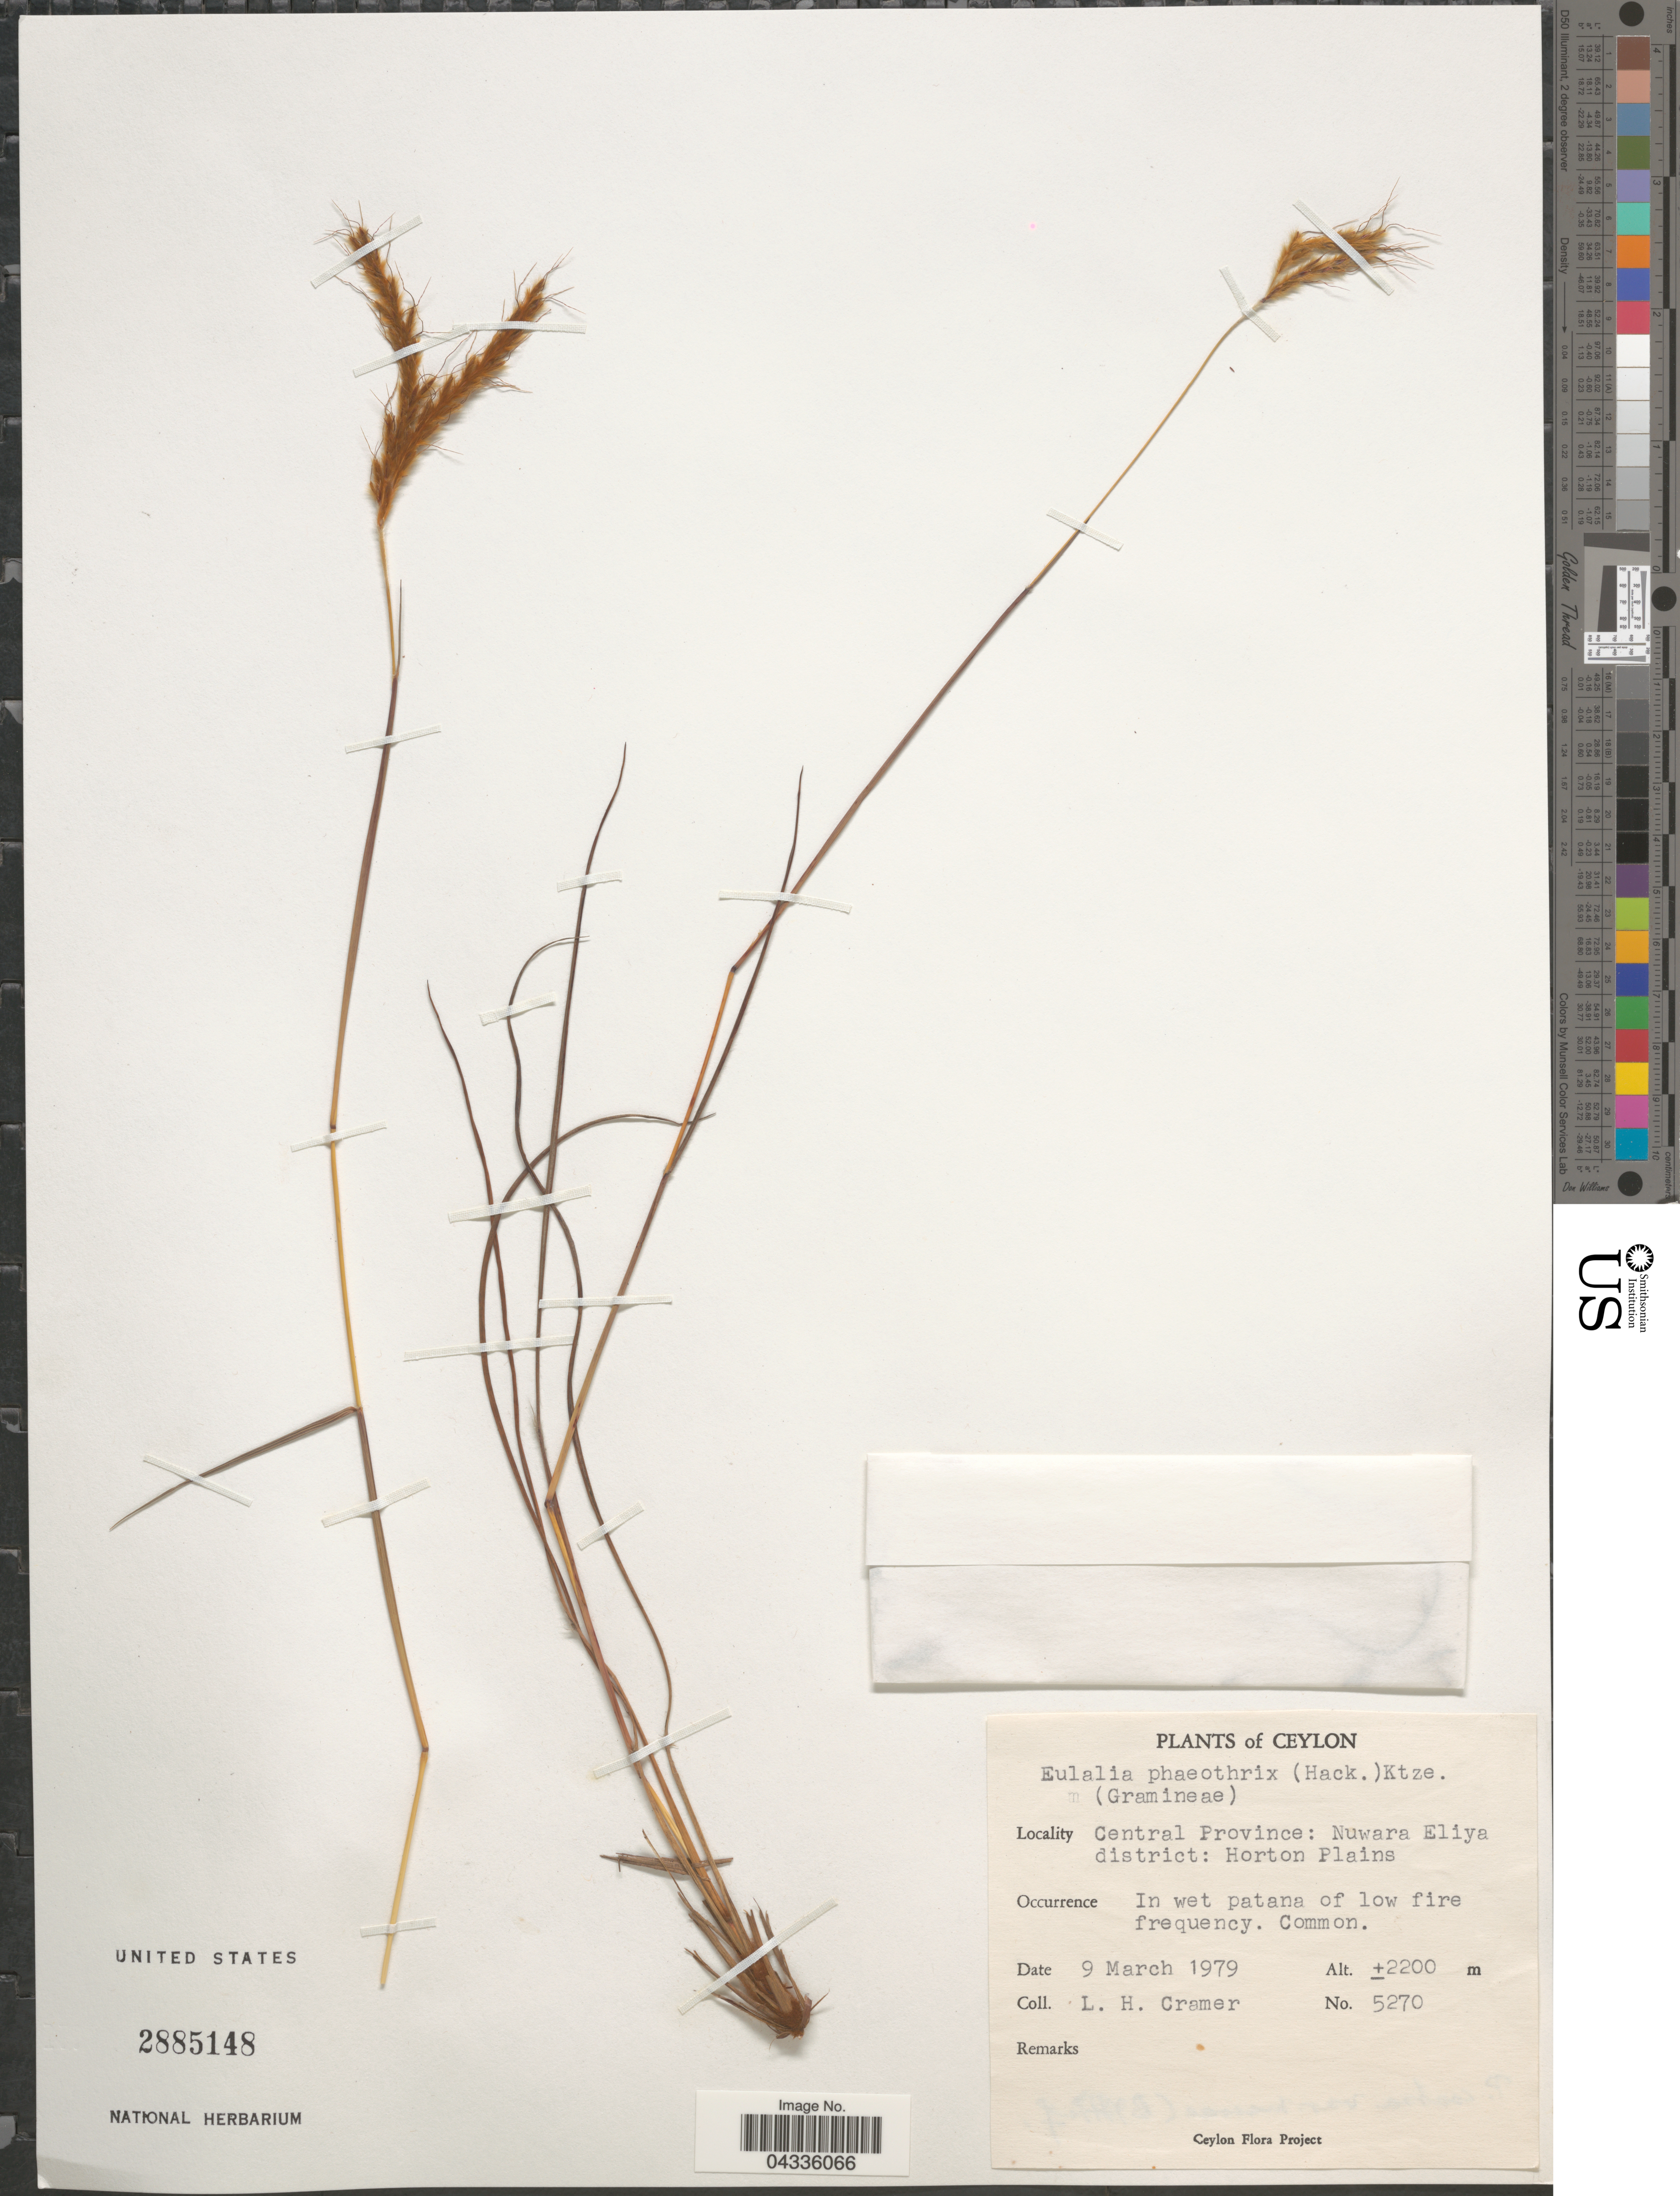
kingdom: Plantae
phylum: Tracheophyta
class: Liliopsida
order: Poales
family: Poaceae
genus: Eulalia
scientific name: Eulalia phaeothrix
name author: (Hack.) Kuntze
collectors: L. H. Cramer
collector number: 5270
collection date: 1979-03-09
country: Sri Lanka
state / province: Central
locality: Ceylon. Nuwara Eliya district: Horton Plains.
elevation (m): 2200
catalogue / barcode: US 2885148